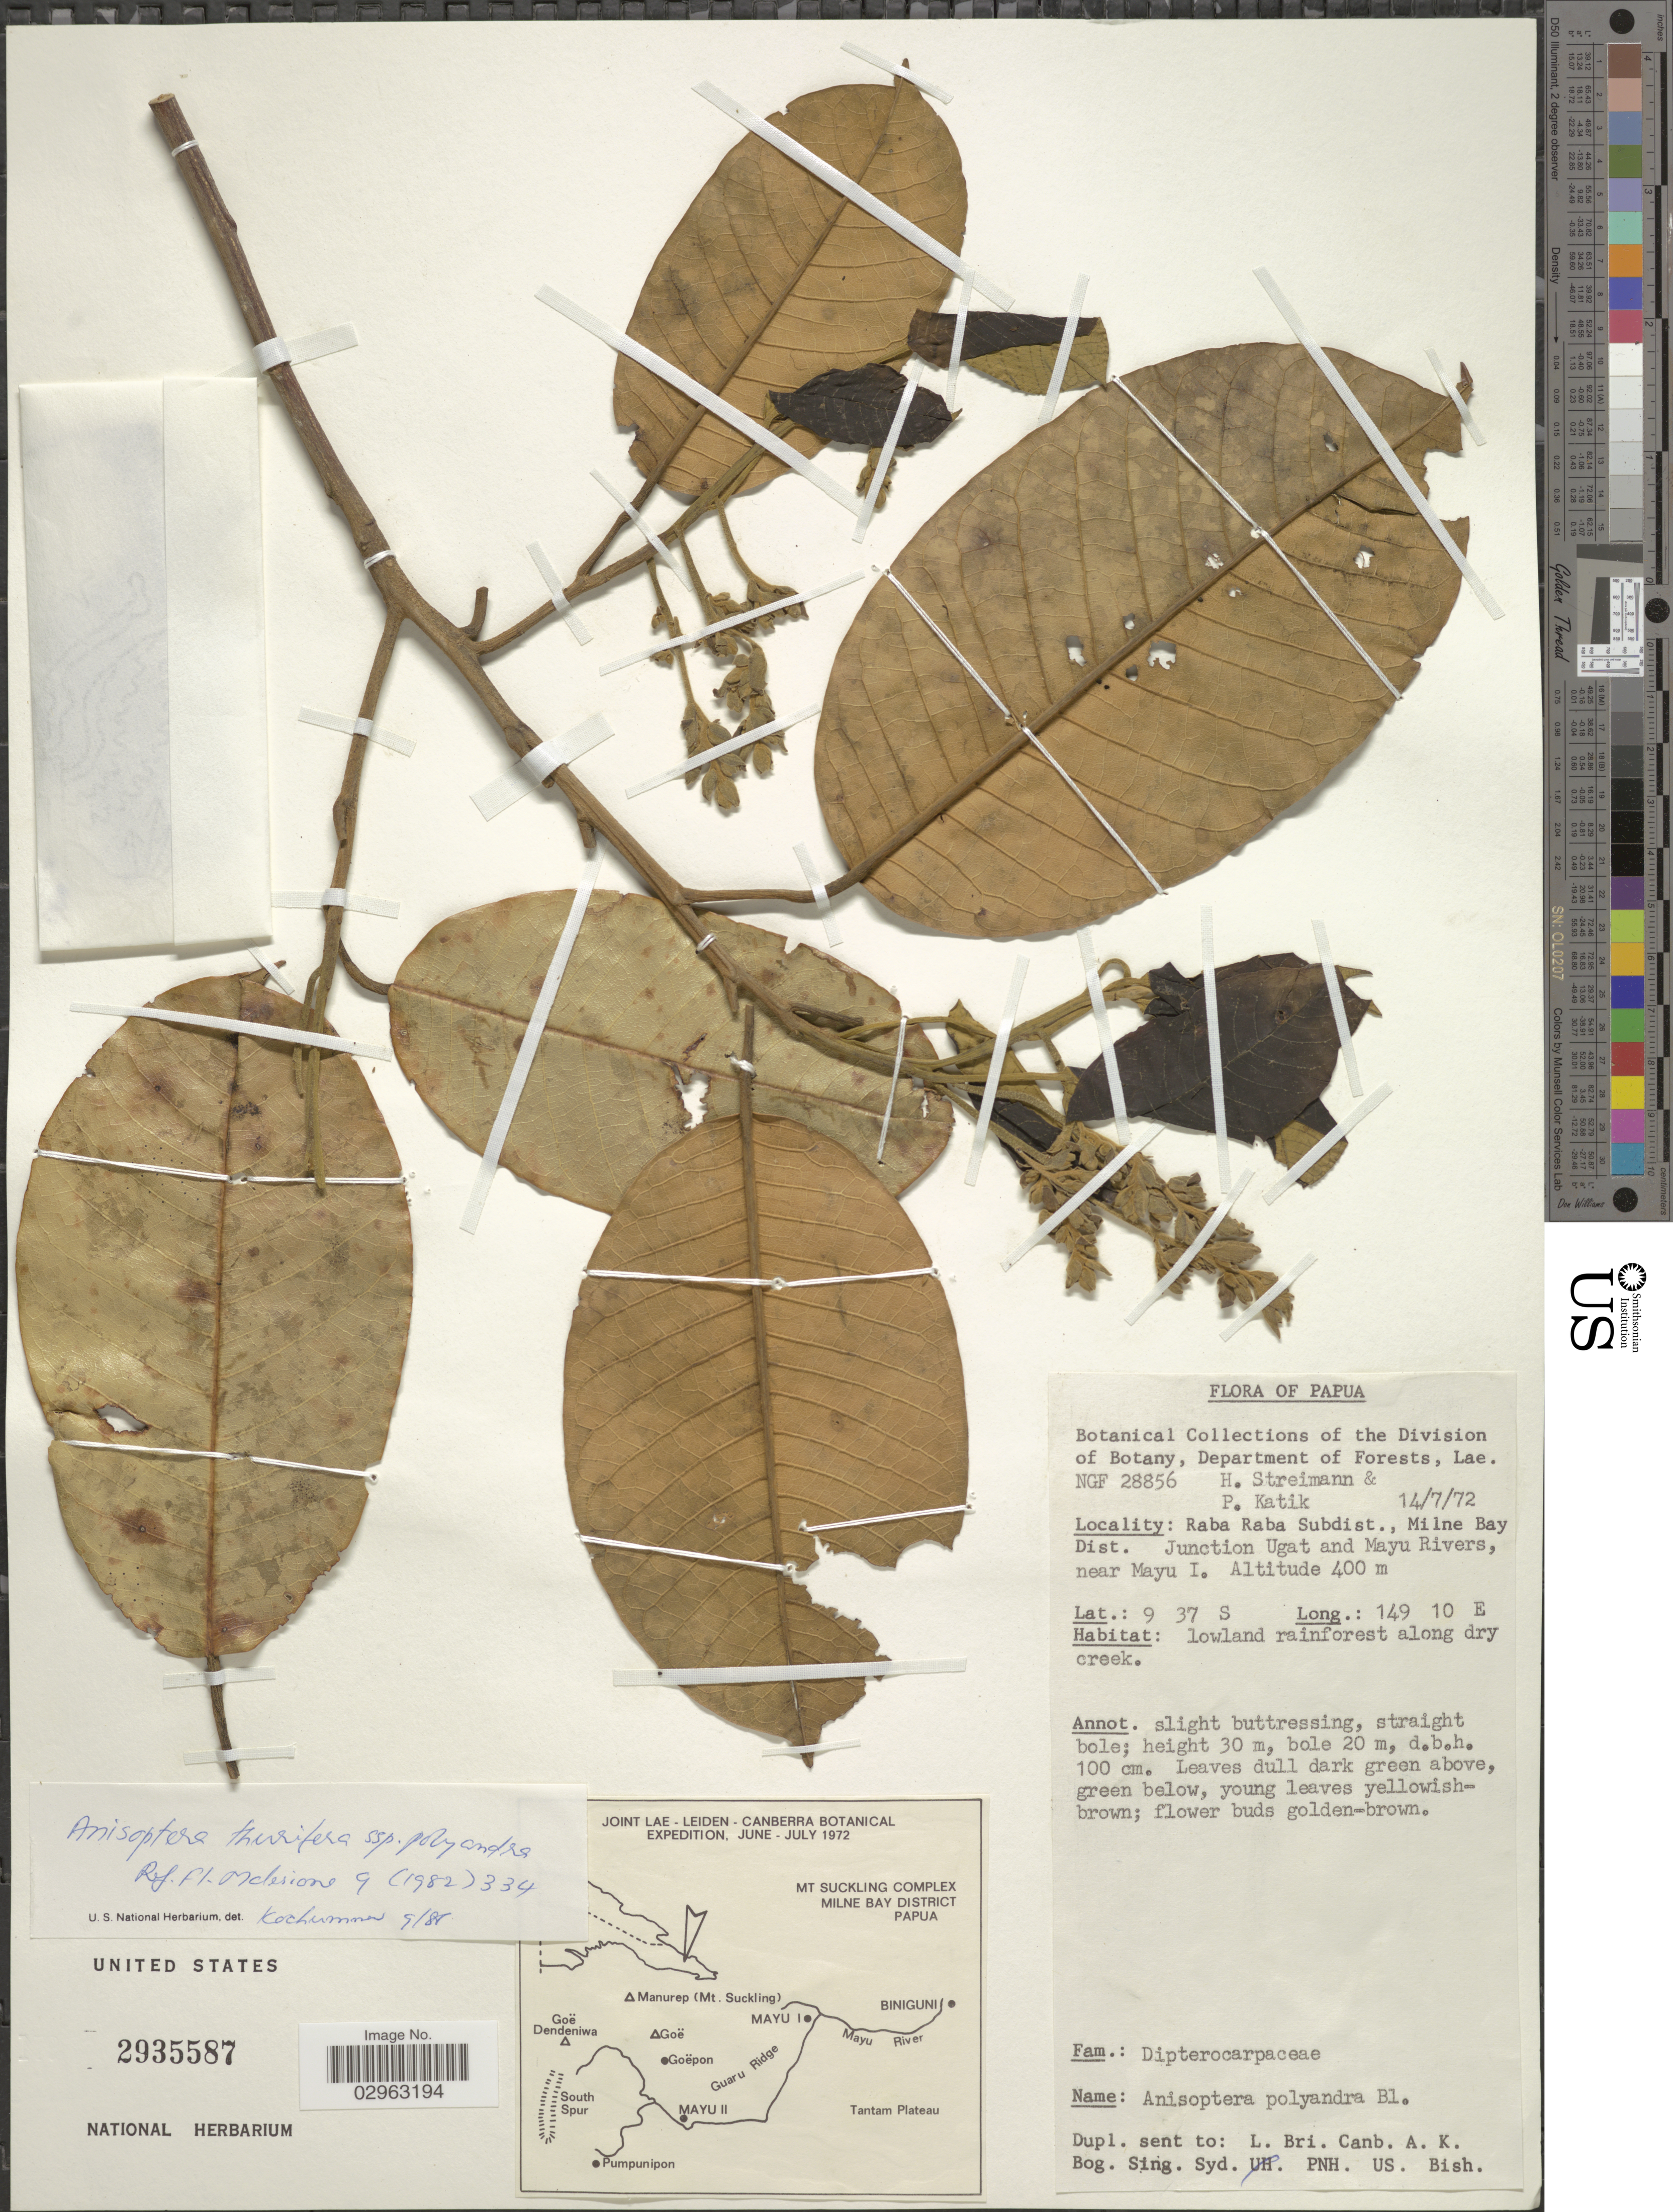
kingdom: Plantae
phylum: Tracheophyta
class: Magnoliopsida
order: Malvales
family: Dipterocarpaceae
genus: Anisoptera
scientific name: Anisoptera thurifera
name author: (Blanco) Blume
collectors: H. Streimann & P. Katik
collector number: NGF28856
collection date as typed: Transcribed d/m/y: 14/7/72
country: Papua New Guinea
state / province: Milne Bay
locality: Papua, Raba Raba Subdist., Milne Bay Dist. Junction Ugat and Mayu Rivers, near Mayu I.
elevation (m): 400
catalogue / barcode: US 2935587